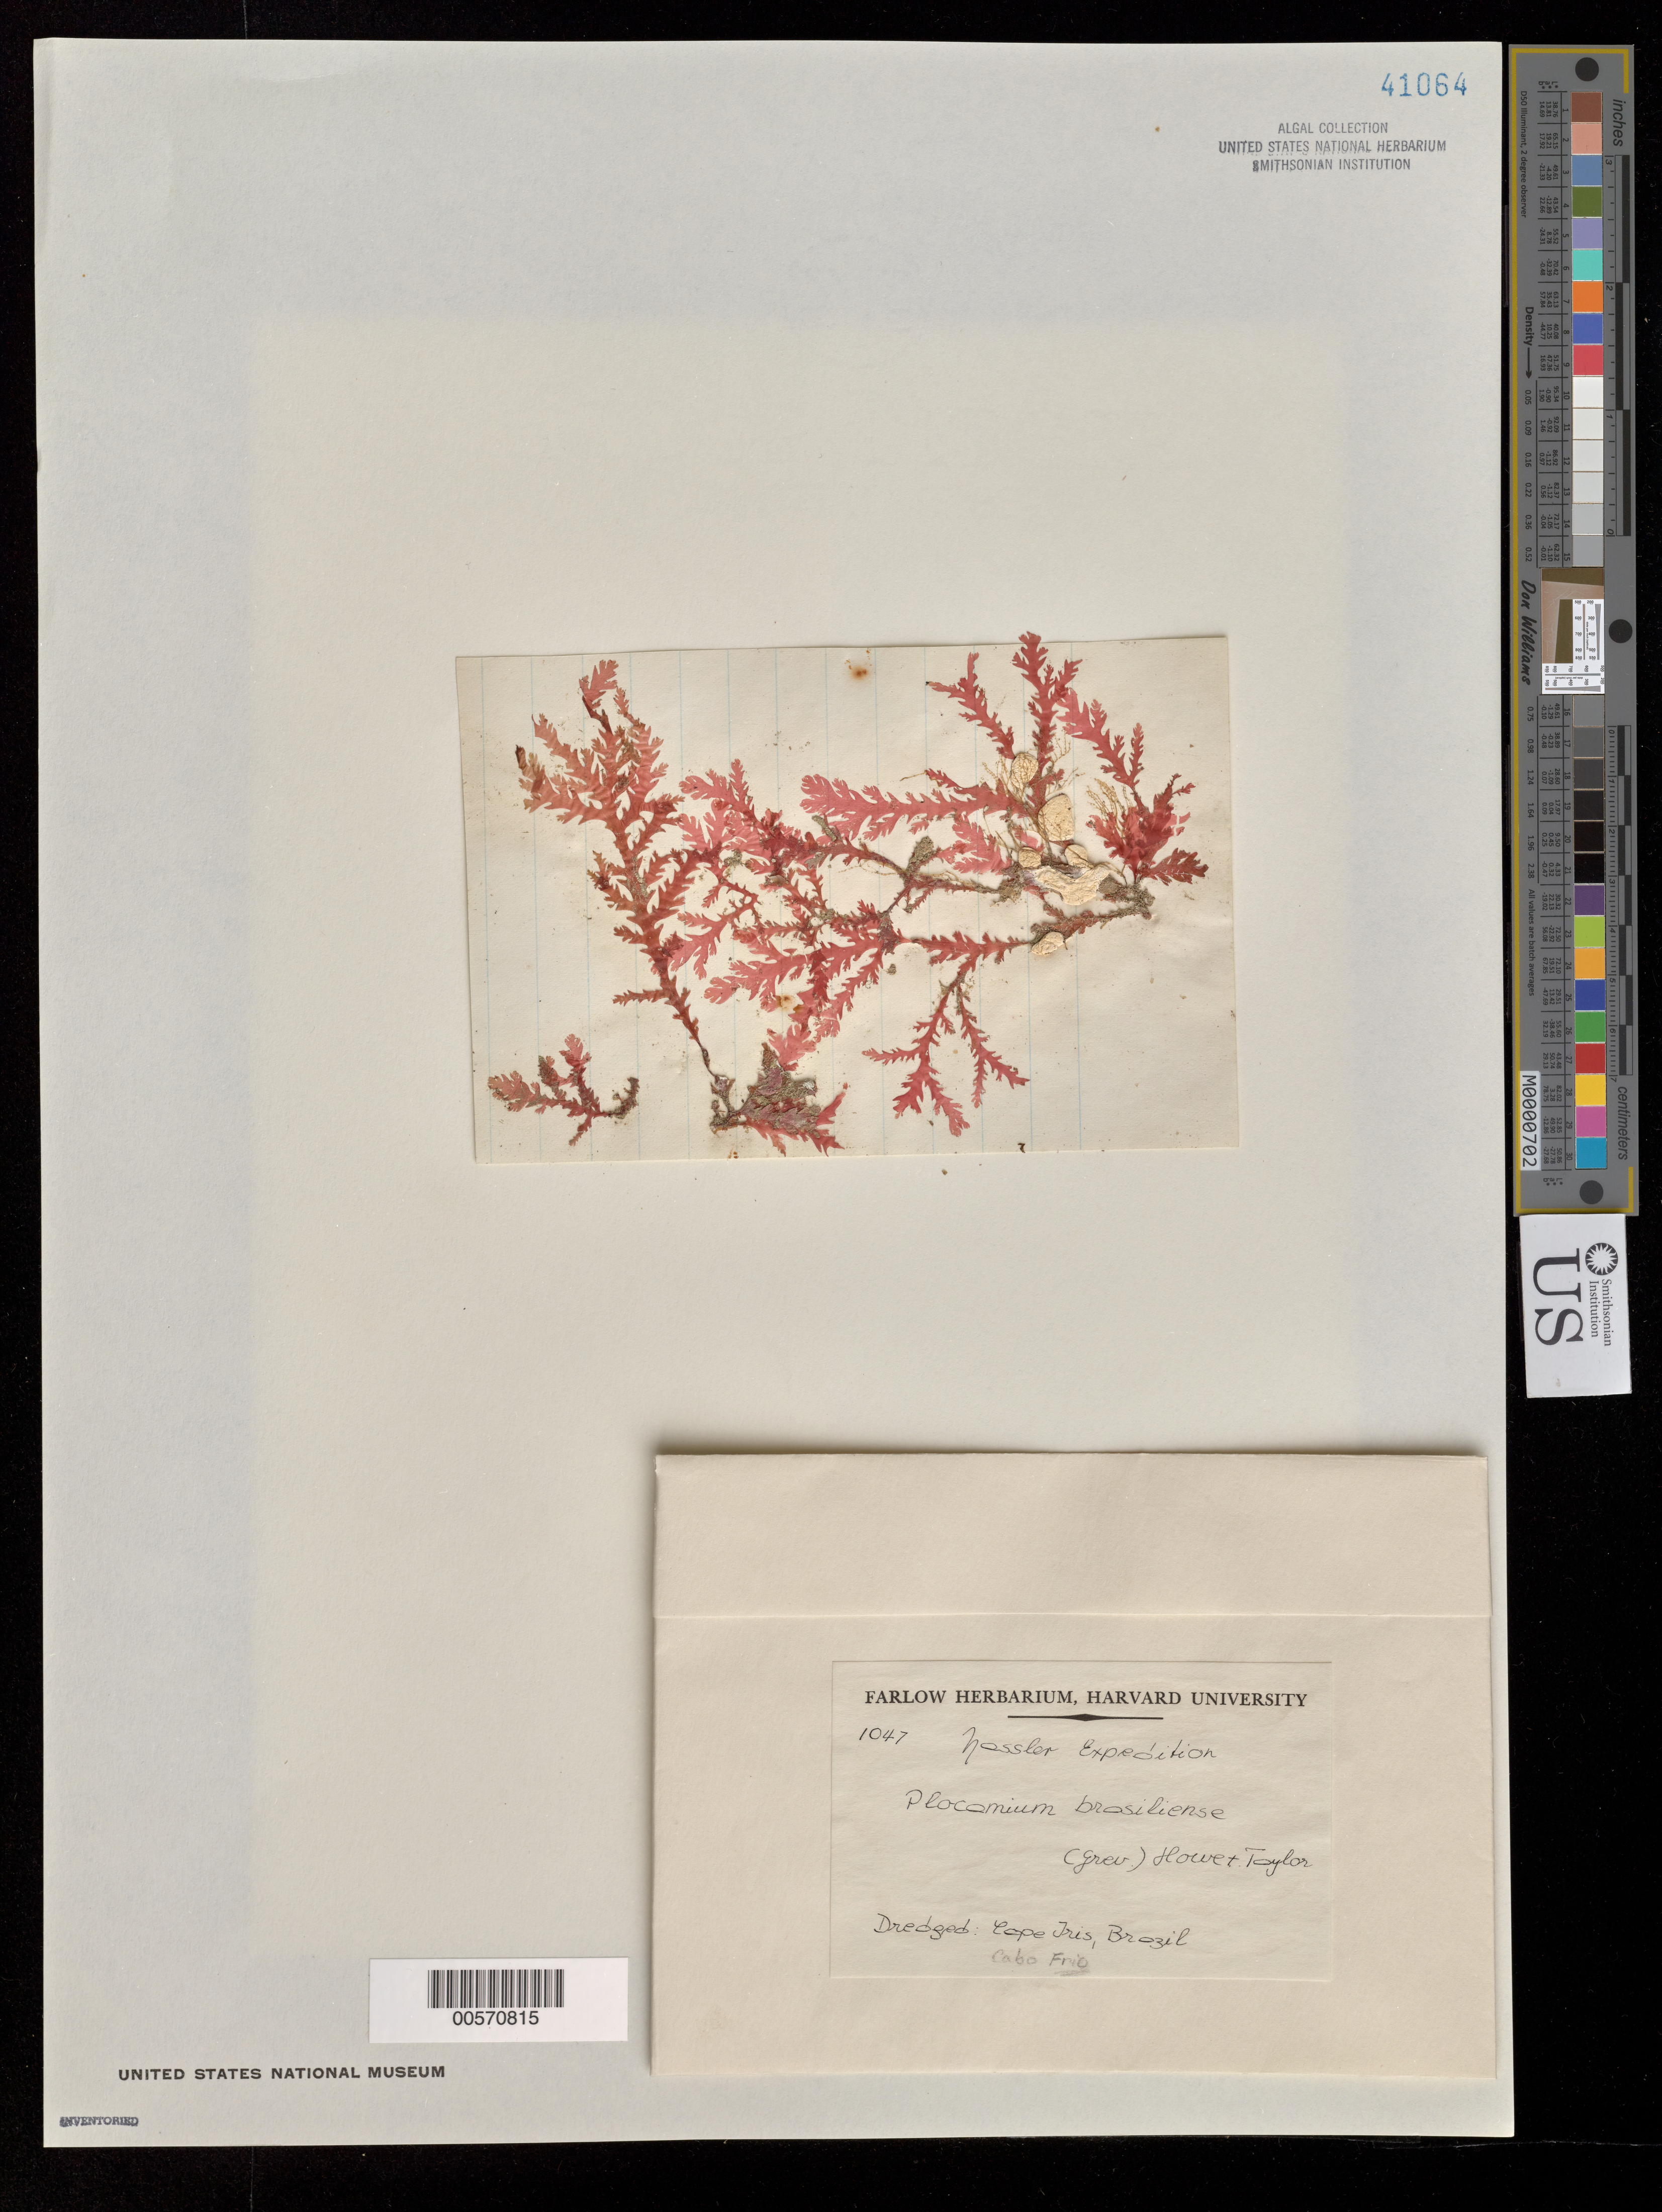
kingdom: Plantae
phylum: Rhodophyta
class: Florideophyceae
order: Plocamiales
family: Plocamiaceae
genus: Plocamium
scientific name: Plocamium brasiliense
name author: (Grev. in Saint-Hilaire) M. Howe & W.R. Taylor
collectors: T. Hill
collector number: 1047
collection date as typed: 1872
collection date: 1872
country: Brazil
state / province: Rio de Janeiro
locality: Cabo frio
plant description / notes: Hassler Expedition, 1871-1872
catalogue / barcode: US 41064